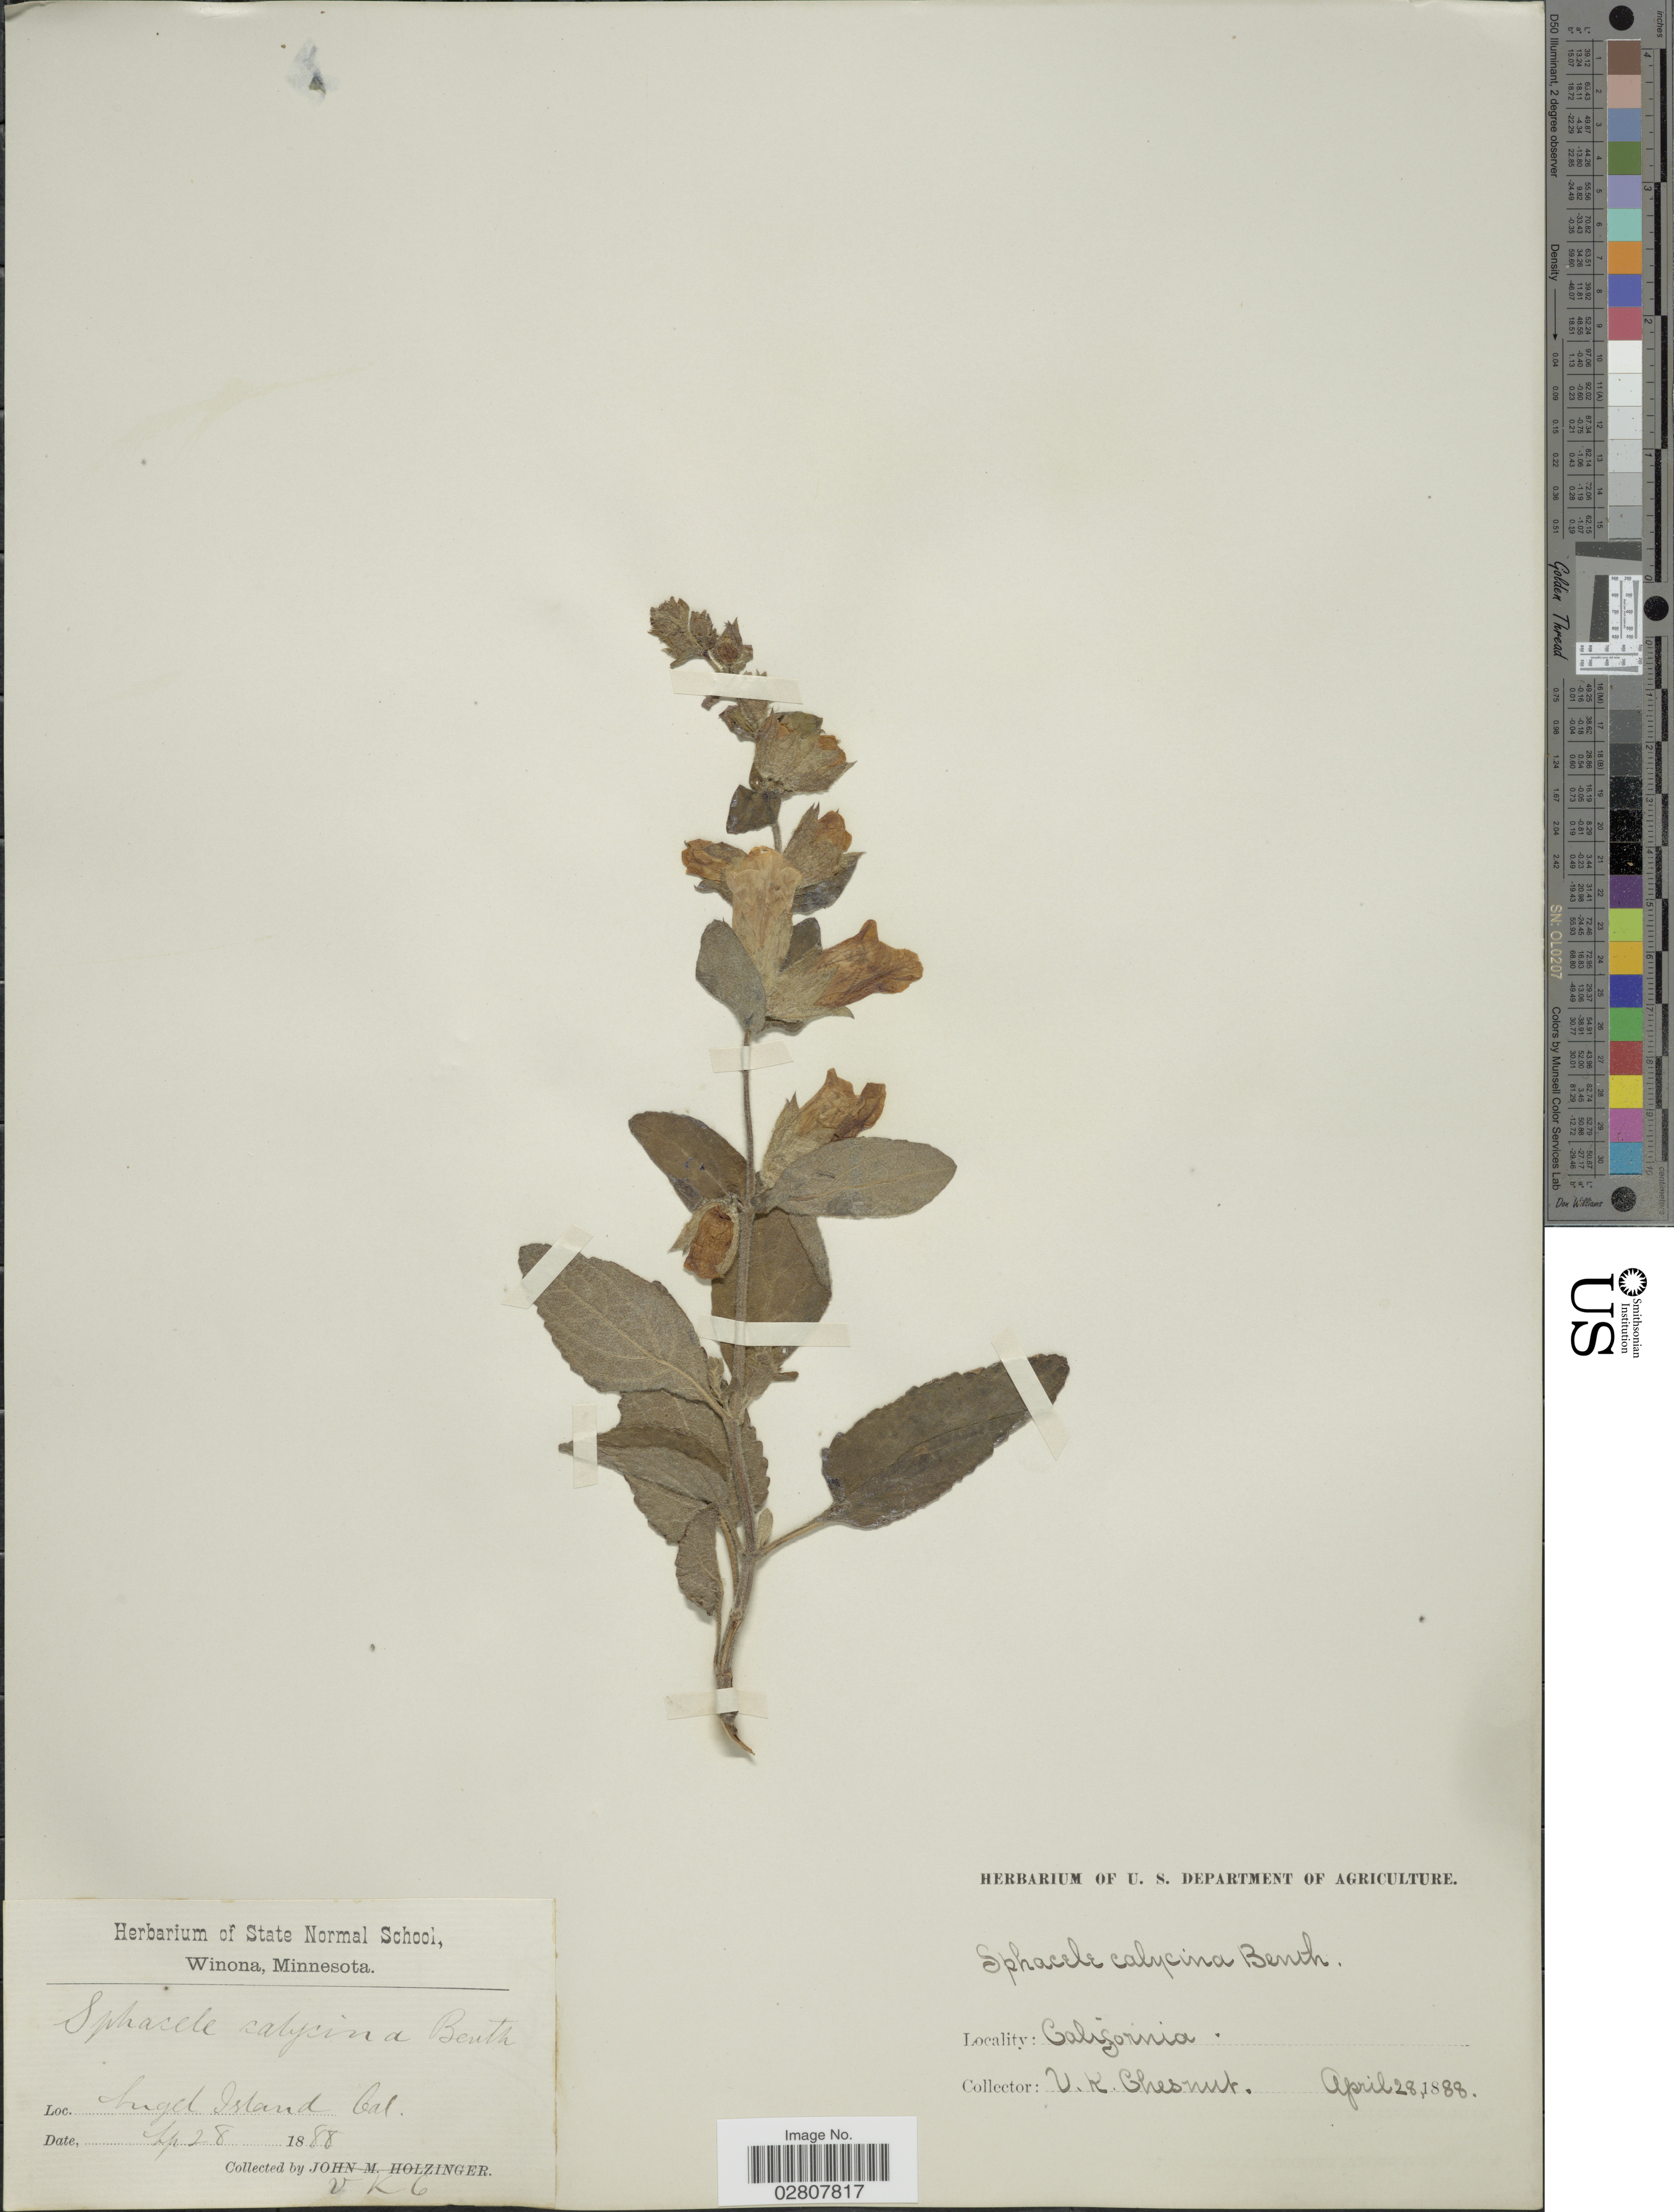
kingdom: Plantae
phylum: Tracheophyta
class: Magnoliopsida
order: Lamiales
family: Lamiaceae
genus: Lepechinia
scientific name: Lepechinia calycina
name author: (Benth.) Epling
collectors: V. Chesnut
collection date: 1888-04-28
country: United States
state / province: California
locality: Angel Island.